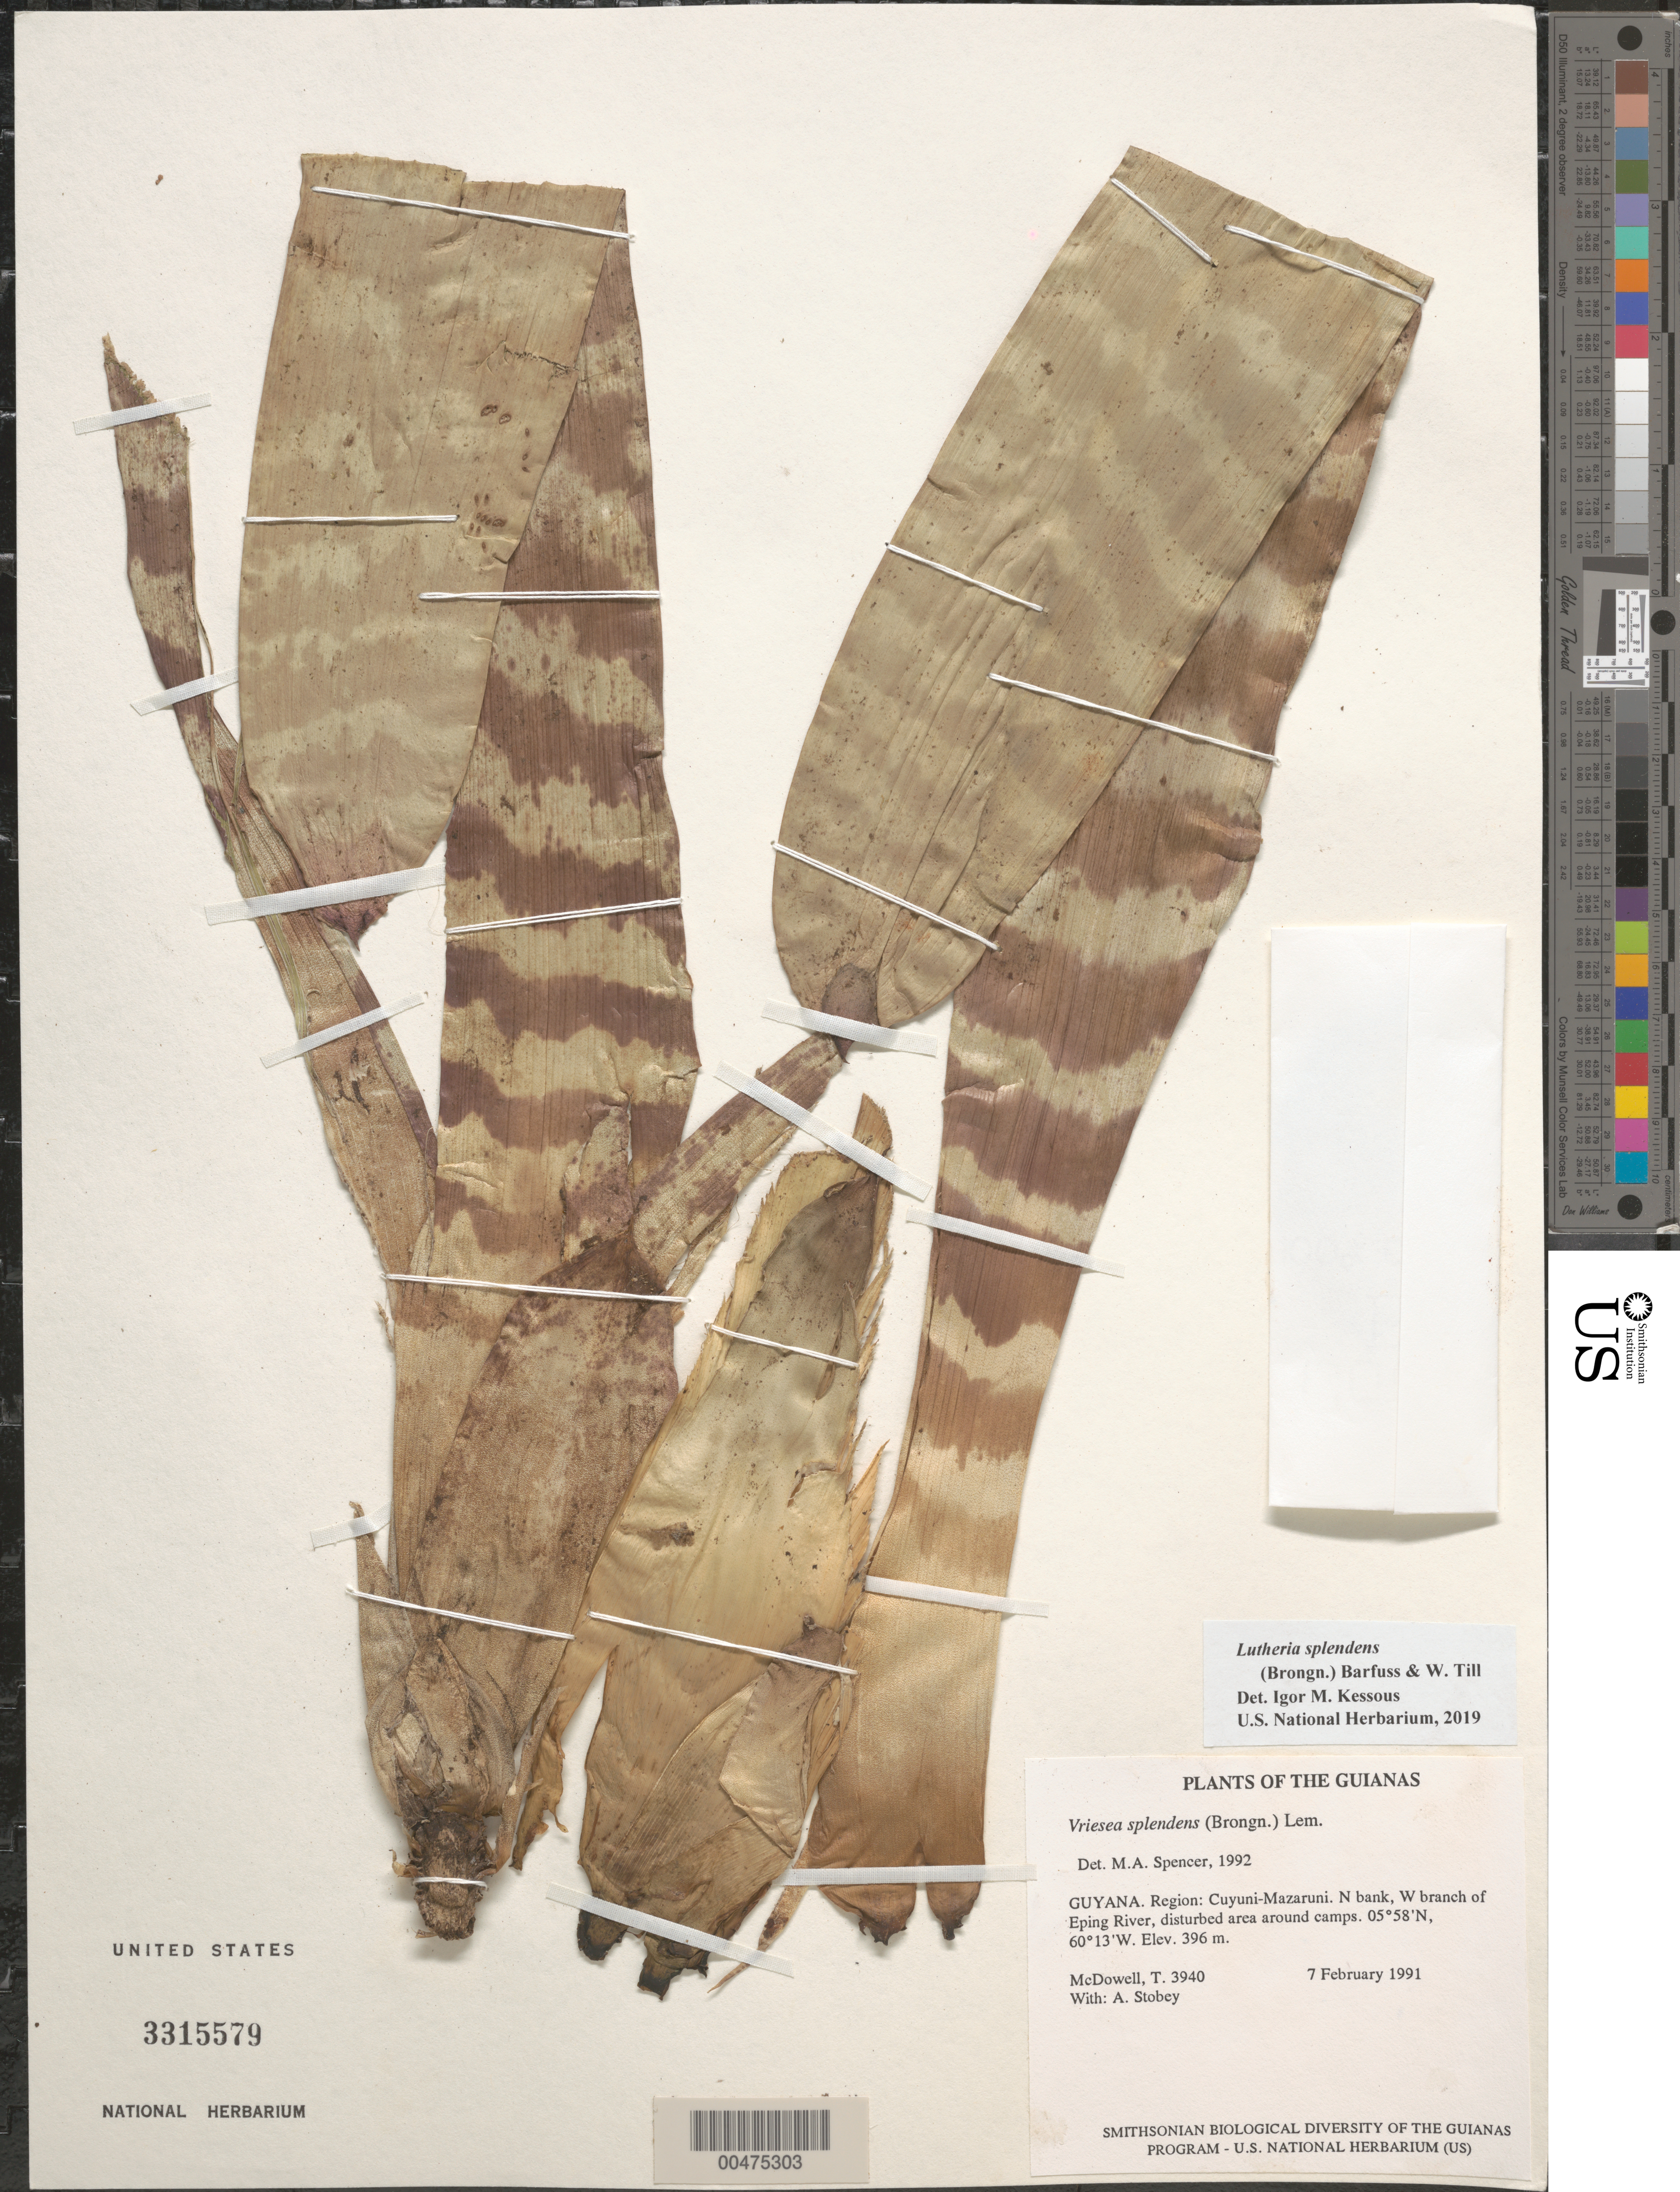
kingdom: Plantae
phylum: Tracheophyta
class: Liliopsida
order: Poales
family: Bromeliaceae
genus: Lutheria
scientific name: Lutheria splendens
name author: (Brongn.) W. Till & Barfuss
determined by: Kessous, Igor M.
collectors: T. McDowell & A. Stobey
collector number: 3940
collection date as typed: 7 February 1991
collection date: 1991-02-07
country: Guyana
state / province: Cuyuni-Mazaruni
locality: N bank, W branch of Eping River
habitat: Disturbed area around camps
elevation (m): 396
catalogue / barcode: US 3315579